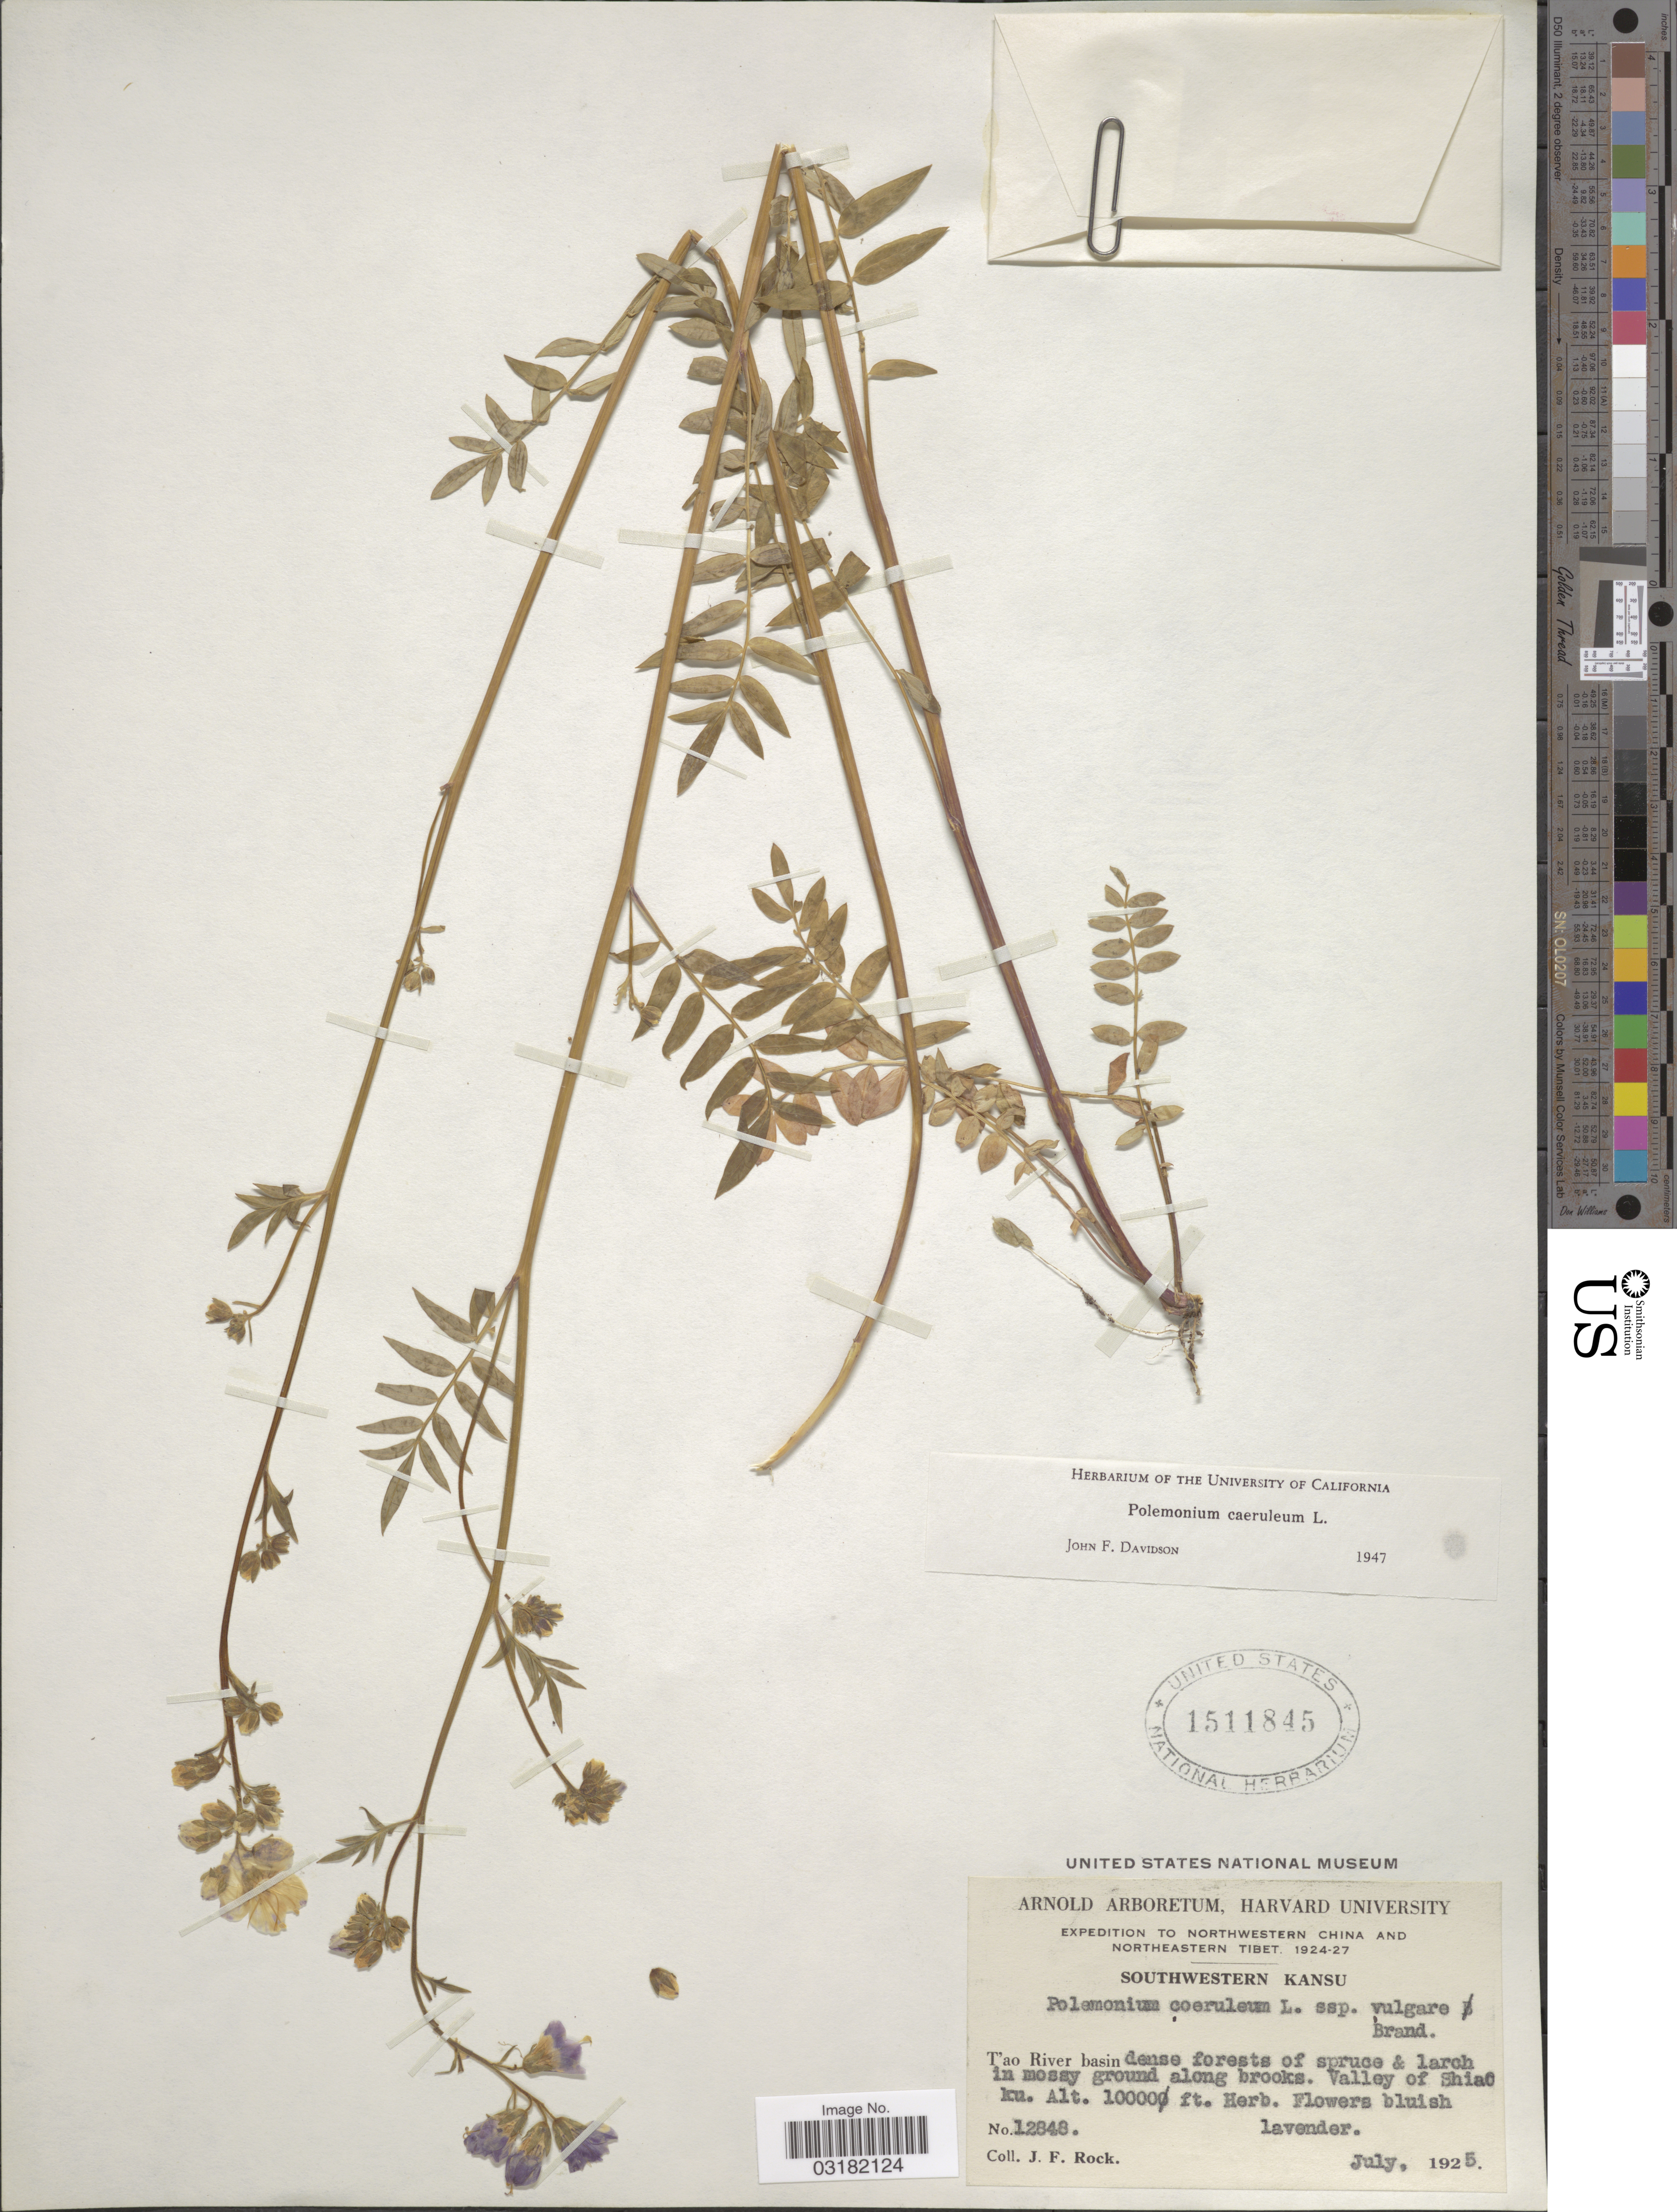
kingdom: Plantae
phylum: Tracheophyta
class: Magnoliopsida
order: Ericales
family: Polemoniaceae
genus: Polemonium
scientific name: Polemonium caeruleum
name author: L.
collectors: J. Rock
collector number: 12848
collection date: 1925-07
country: China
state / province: Gansu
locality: Northwestern China and Northeastern Tibet. Southwestern Kansu. T'ao River basin. Valley of Shiaoku.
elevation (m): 3048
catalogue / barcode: US 1511845